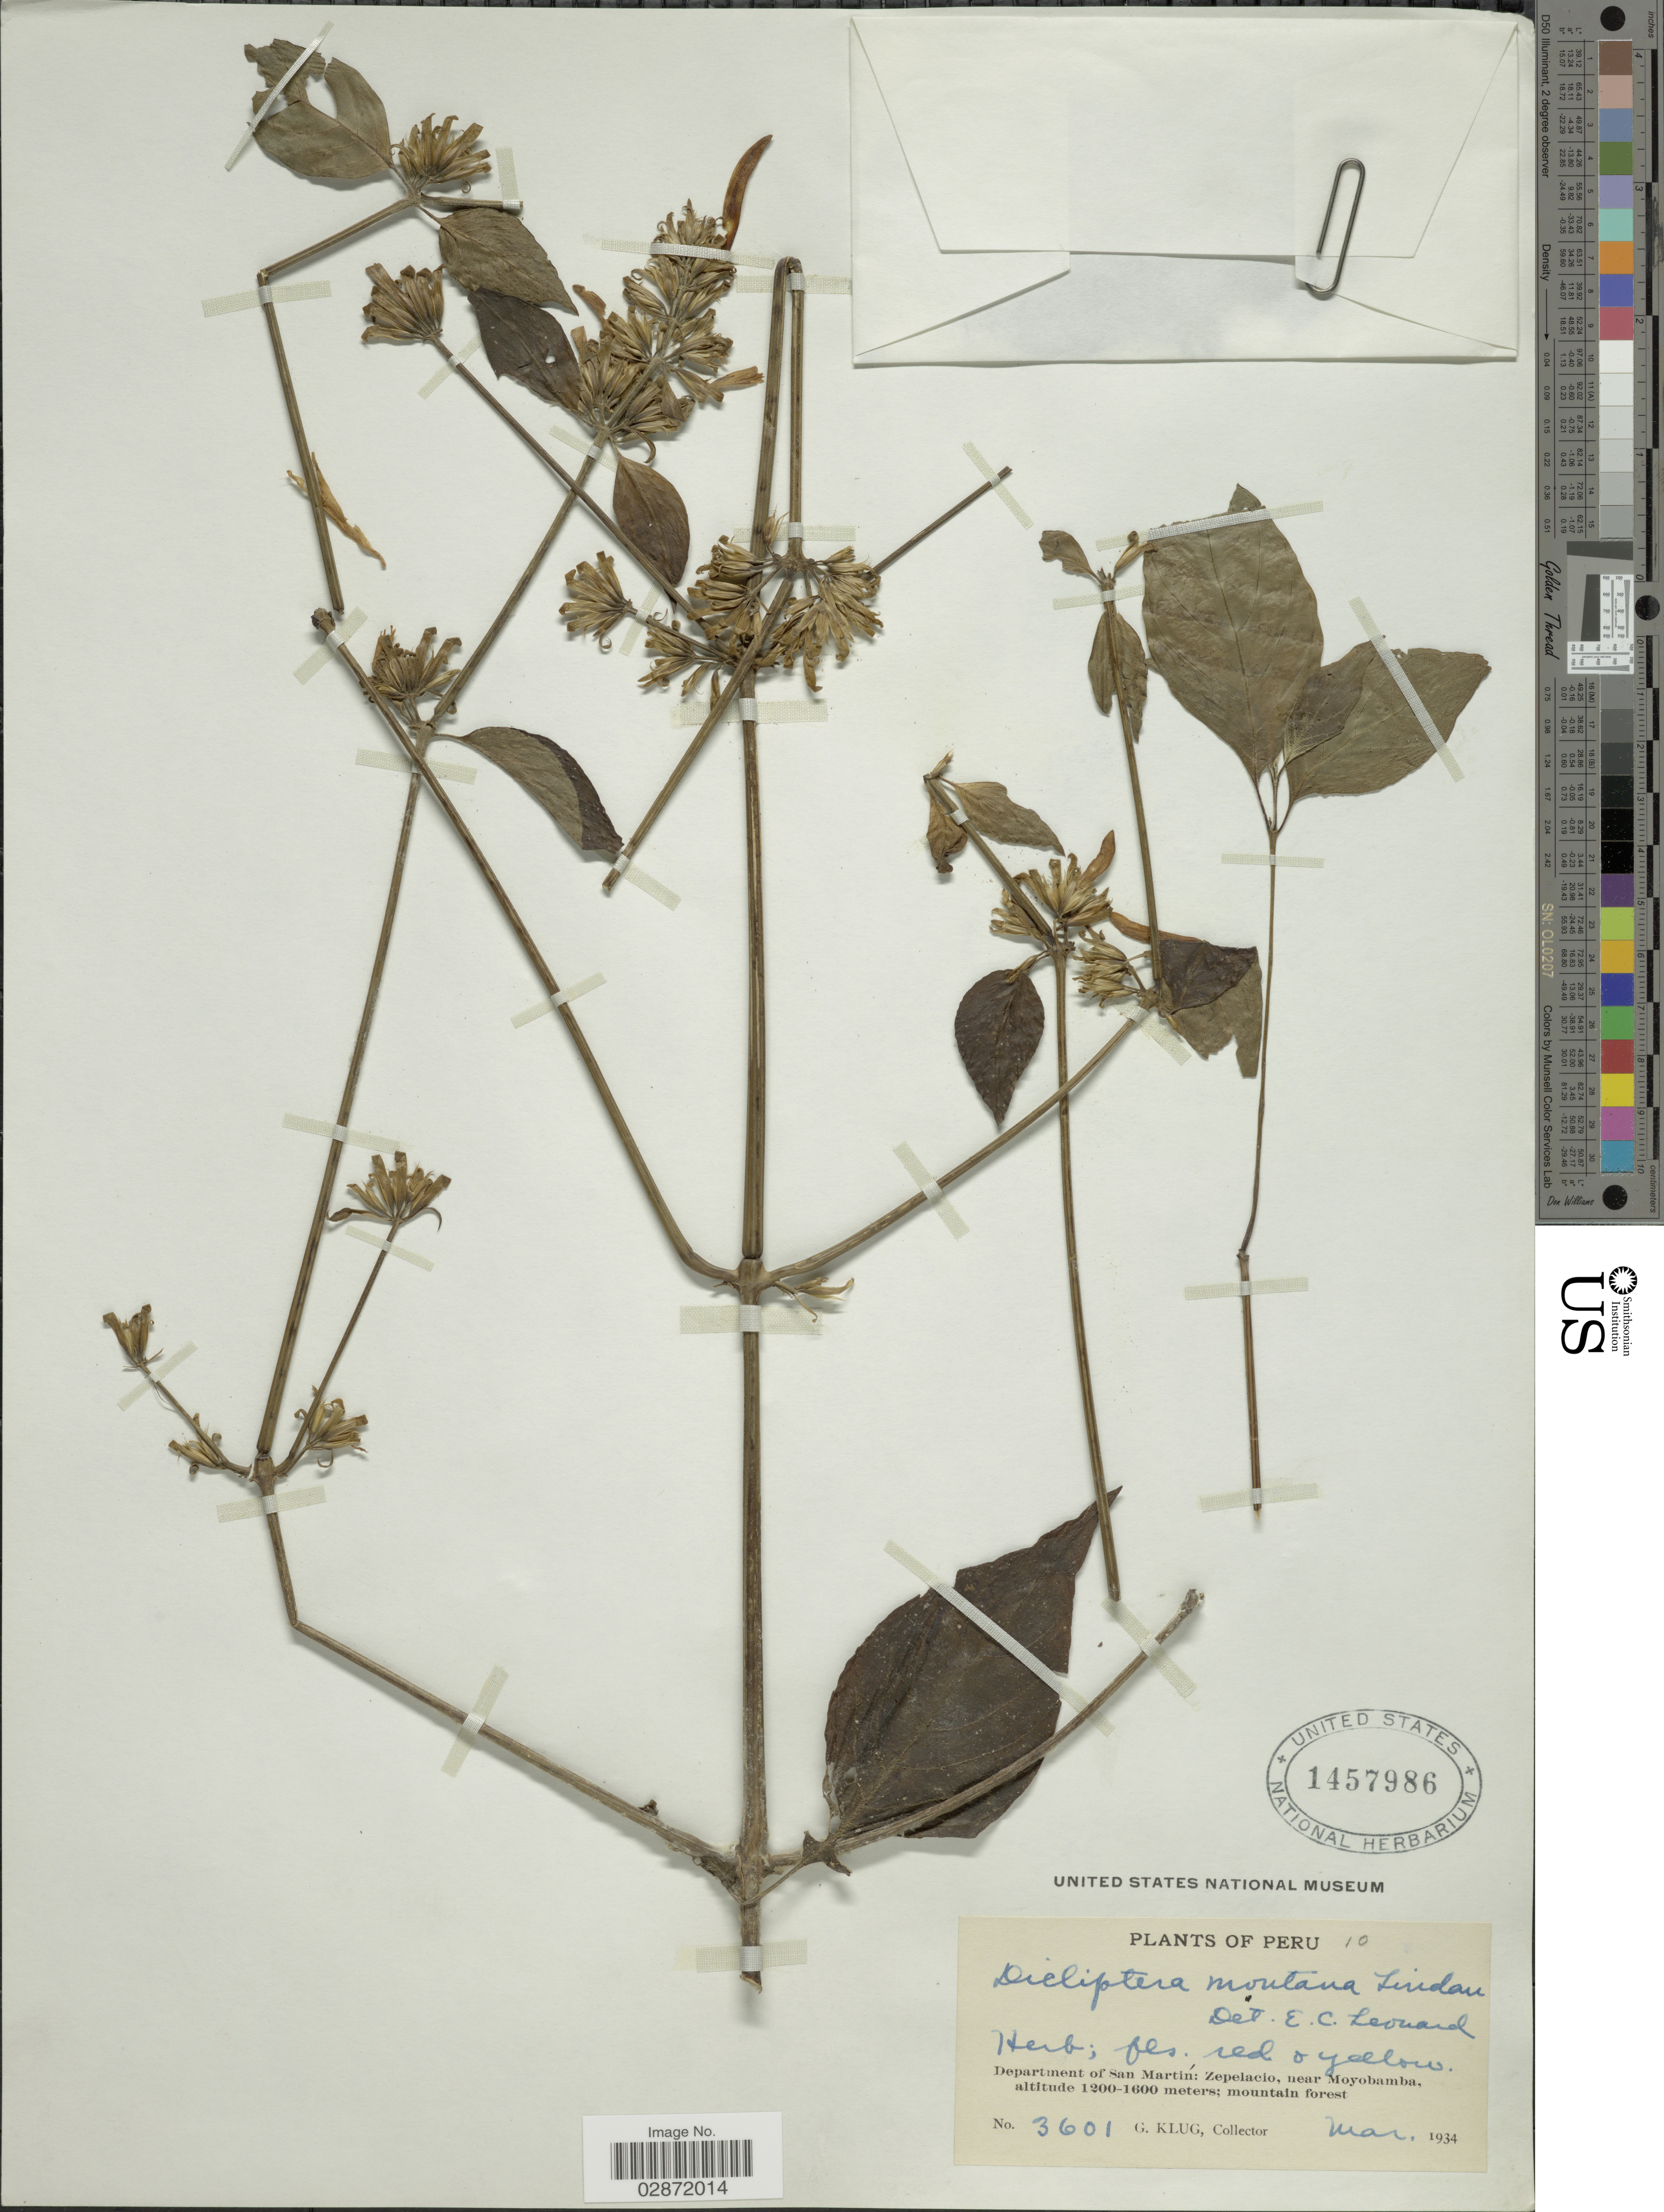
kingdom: Plantae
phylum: Tracheophyta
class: Magnoliopsida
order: Lamiales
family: Acanthaceae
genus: Dicliptera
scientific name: Dicliptera montana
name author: Lindau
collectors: G. Klug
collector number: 3601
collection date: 1934-03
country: Peru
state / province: San Martín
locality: Department of San Martín: Zepelacio, near Moyobamba.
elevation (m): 1200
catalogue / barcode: US 1457986